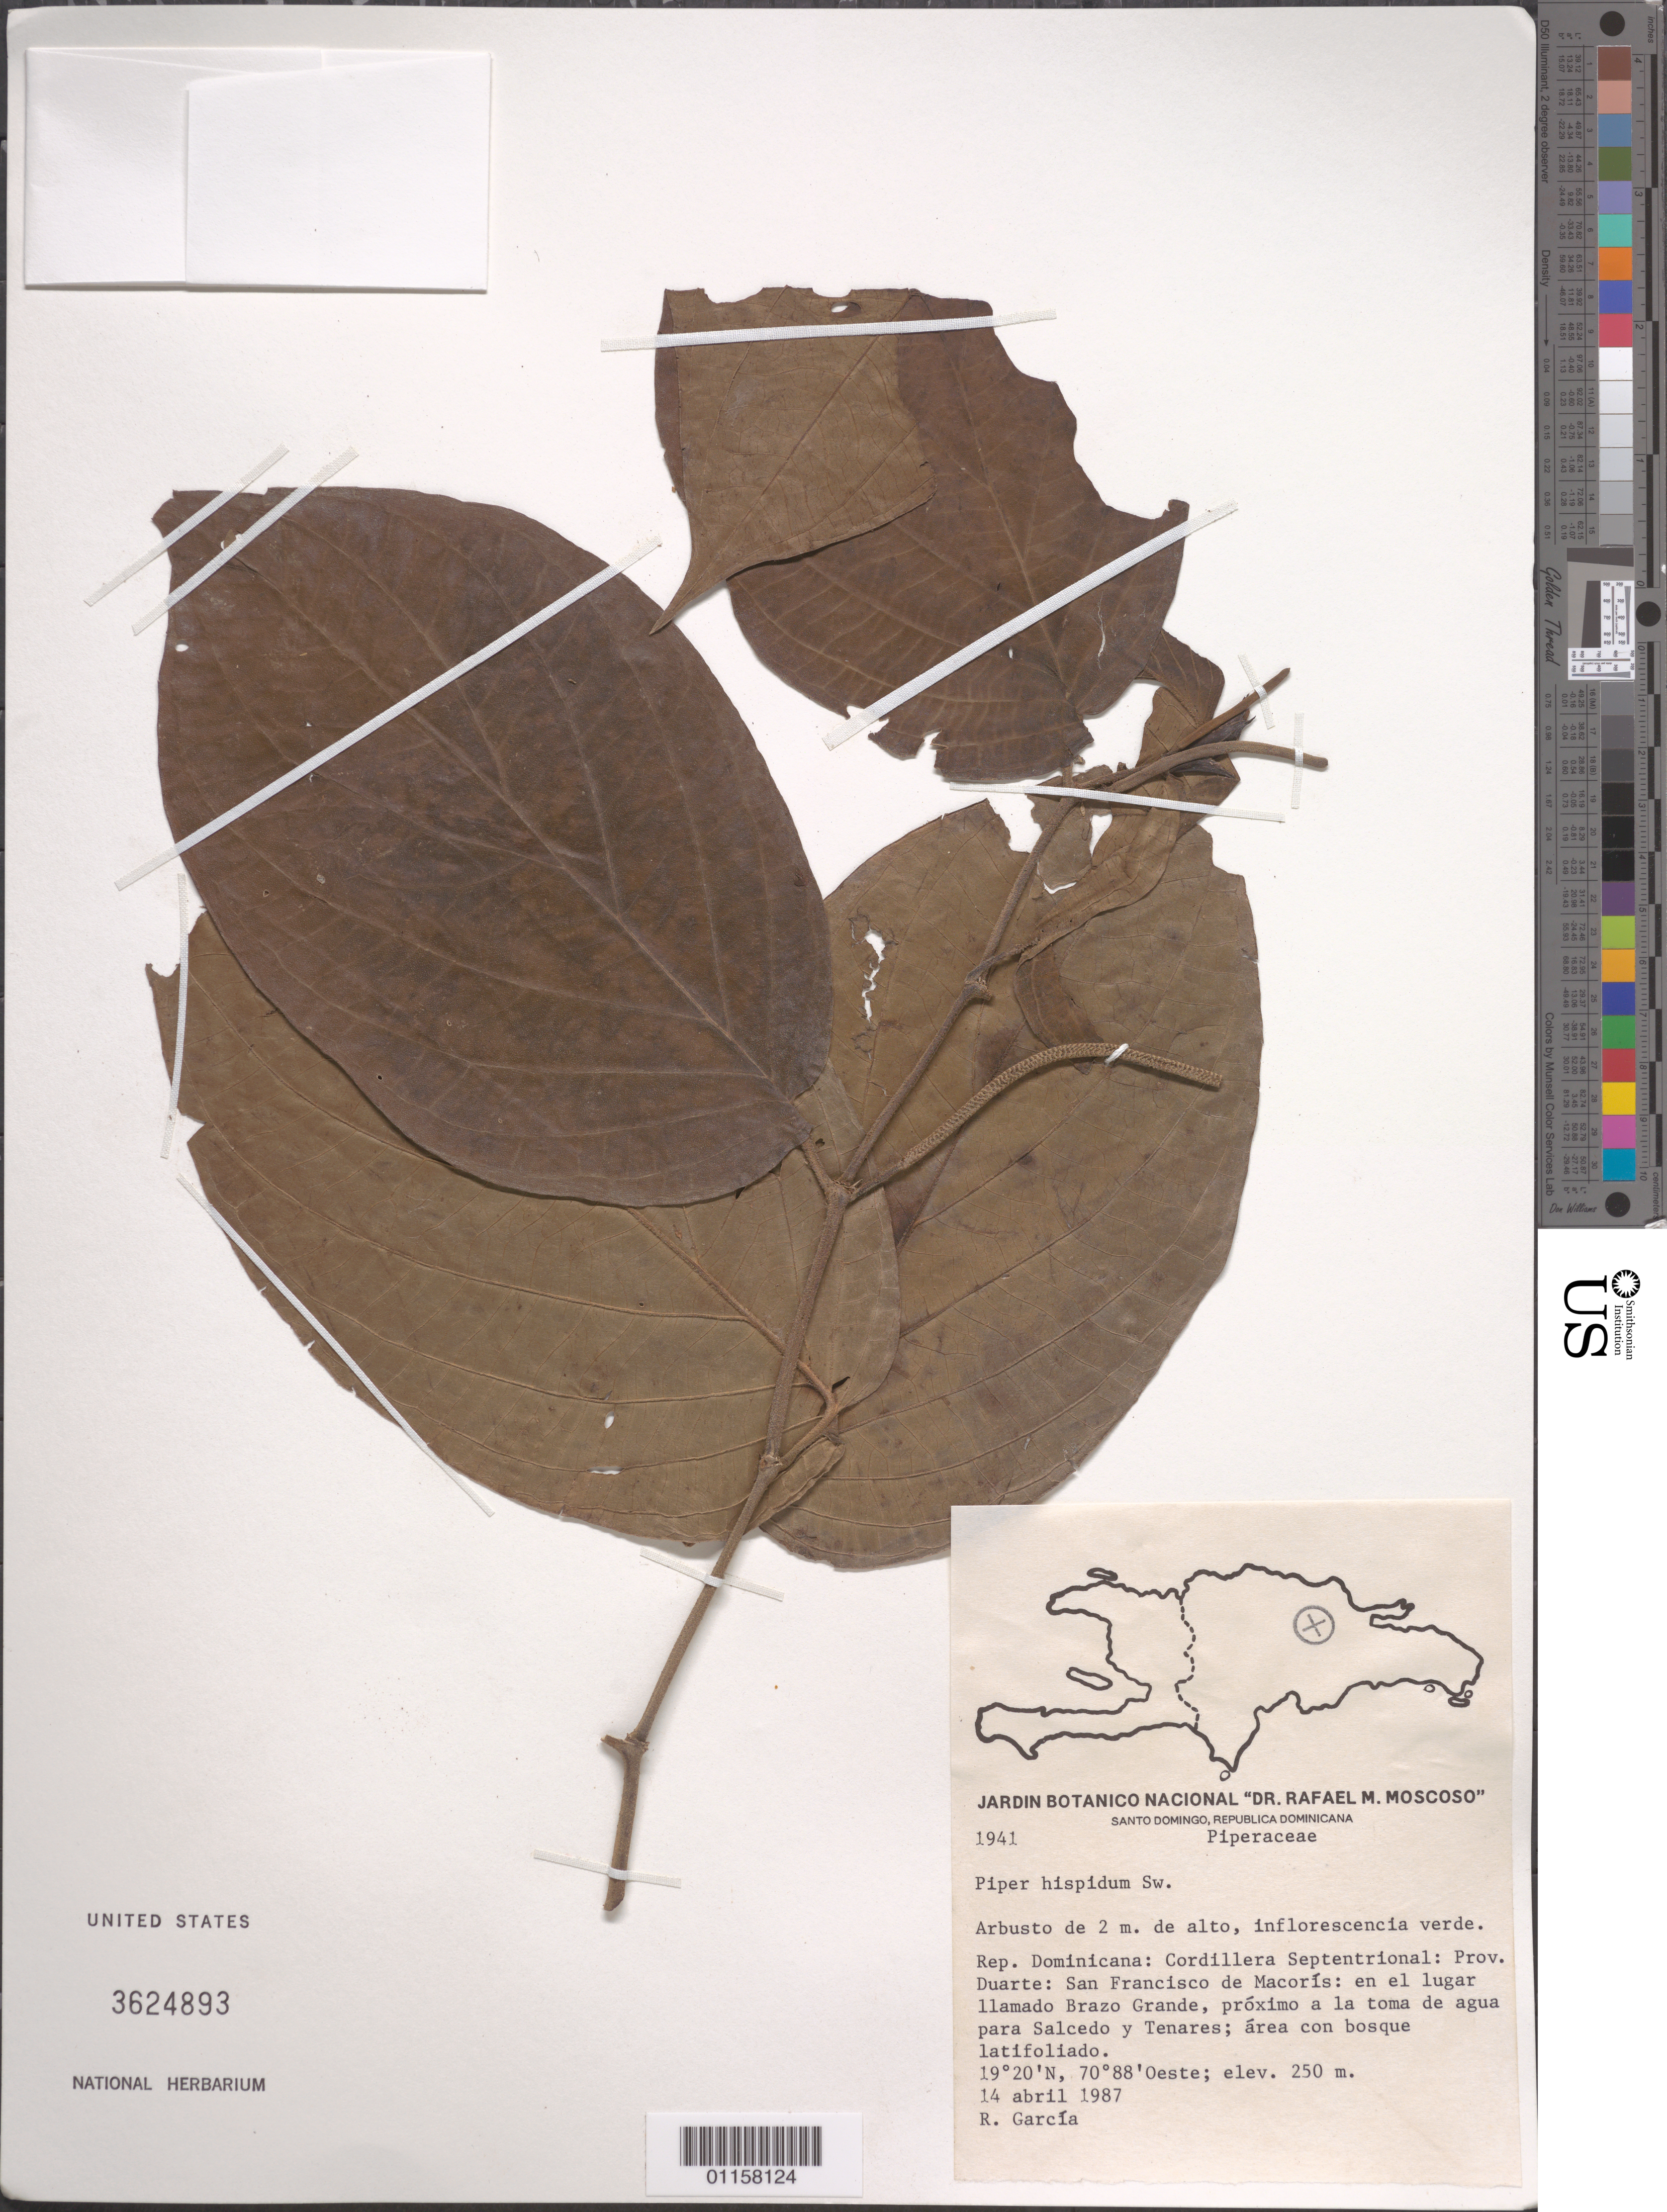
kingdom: Plantae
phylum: Tracheophyta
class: Magnoliopsida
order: Piperales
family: Piperaceae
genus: Piper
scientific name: Piper hispidum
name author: Sw.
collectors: R. G. García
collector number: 1941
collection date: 1987-04-14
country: Dominican Republic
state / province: Duarte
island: Hispaniola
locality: Cordillera Septentrional; Municipio San Francisco de Macorís; en el lugar llamado Brazo Grande, próximo a la toma de agua para Salcedo y Tenares.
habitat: Area con bosque latifoliado.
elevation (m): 250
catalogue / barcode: US 3624893